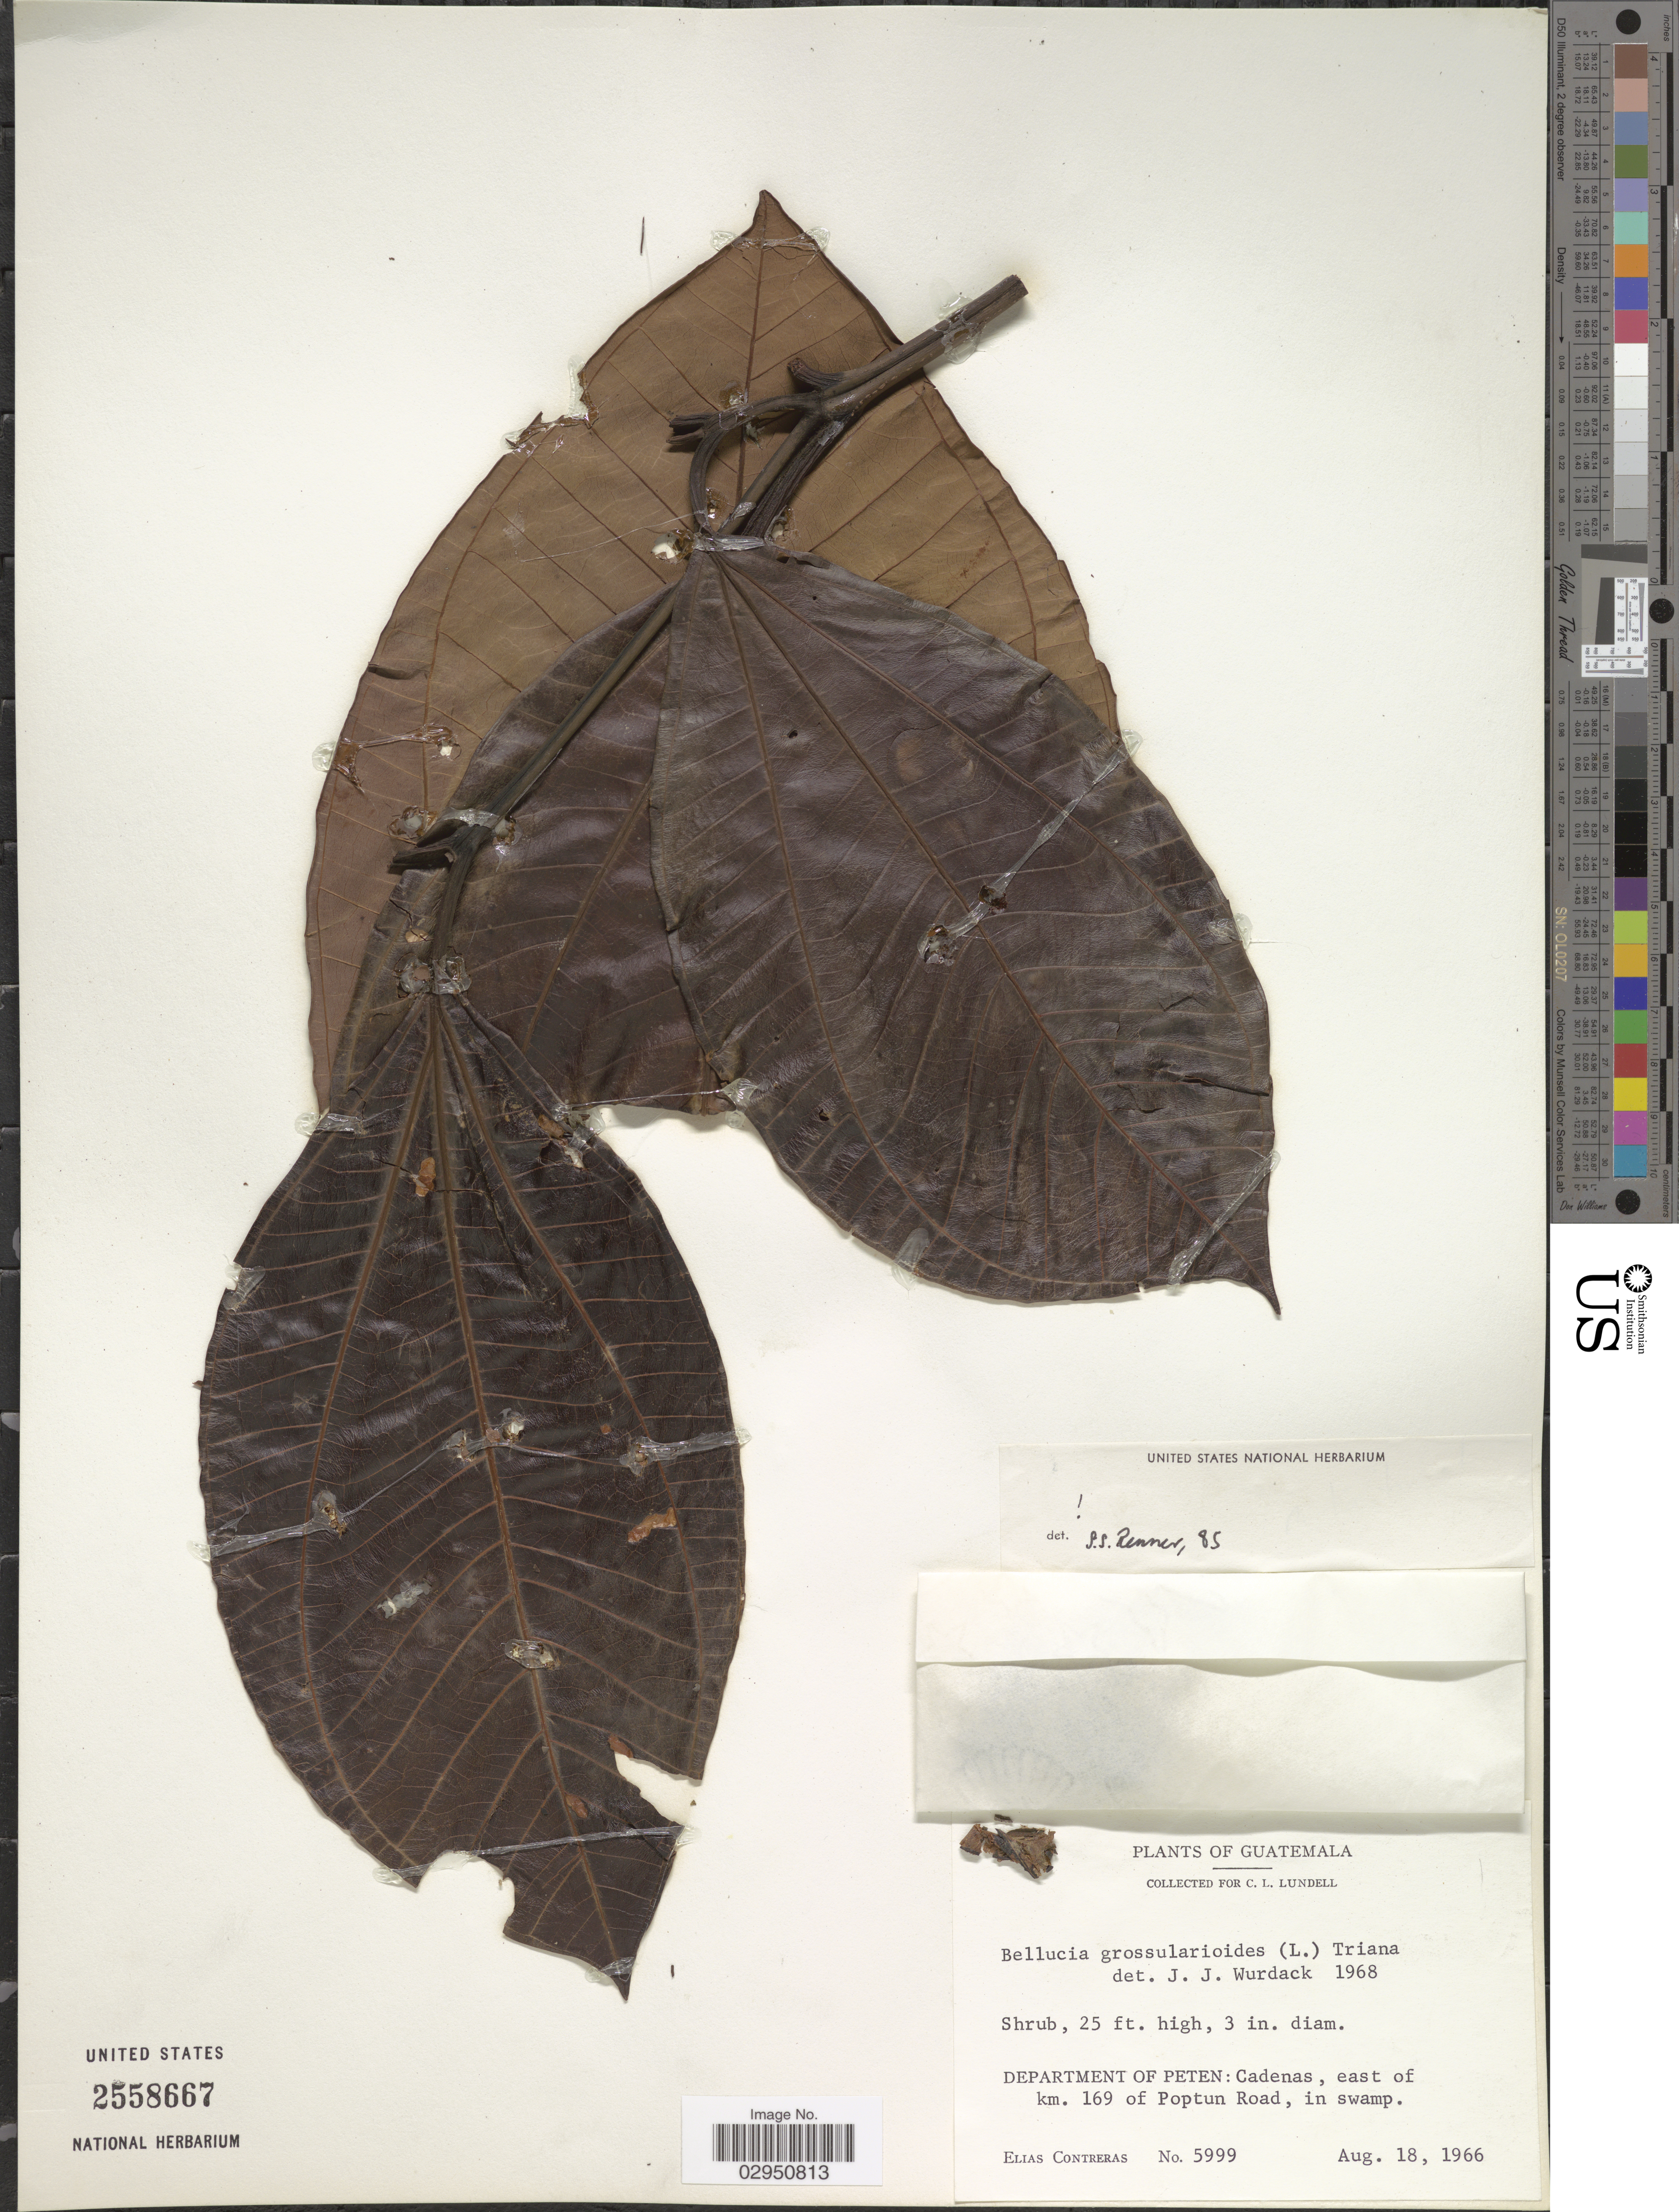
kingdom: Plantae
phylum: Tracheophyta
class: Magnoliopsida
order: Myrtales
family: Melastomataceae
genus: Bellucia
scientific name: Bellucia grossularioides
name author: (L.) Triana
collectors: E. Contreras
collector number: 5999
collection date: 1966-08-18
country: Guatemala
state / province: El Petén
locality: Department of Peten: Cadenas, east of km. 169 of Poptun Road.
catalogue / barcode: US 2558667